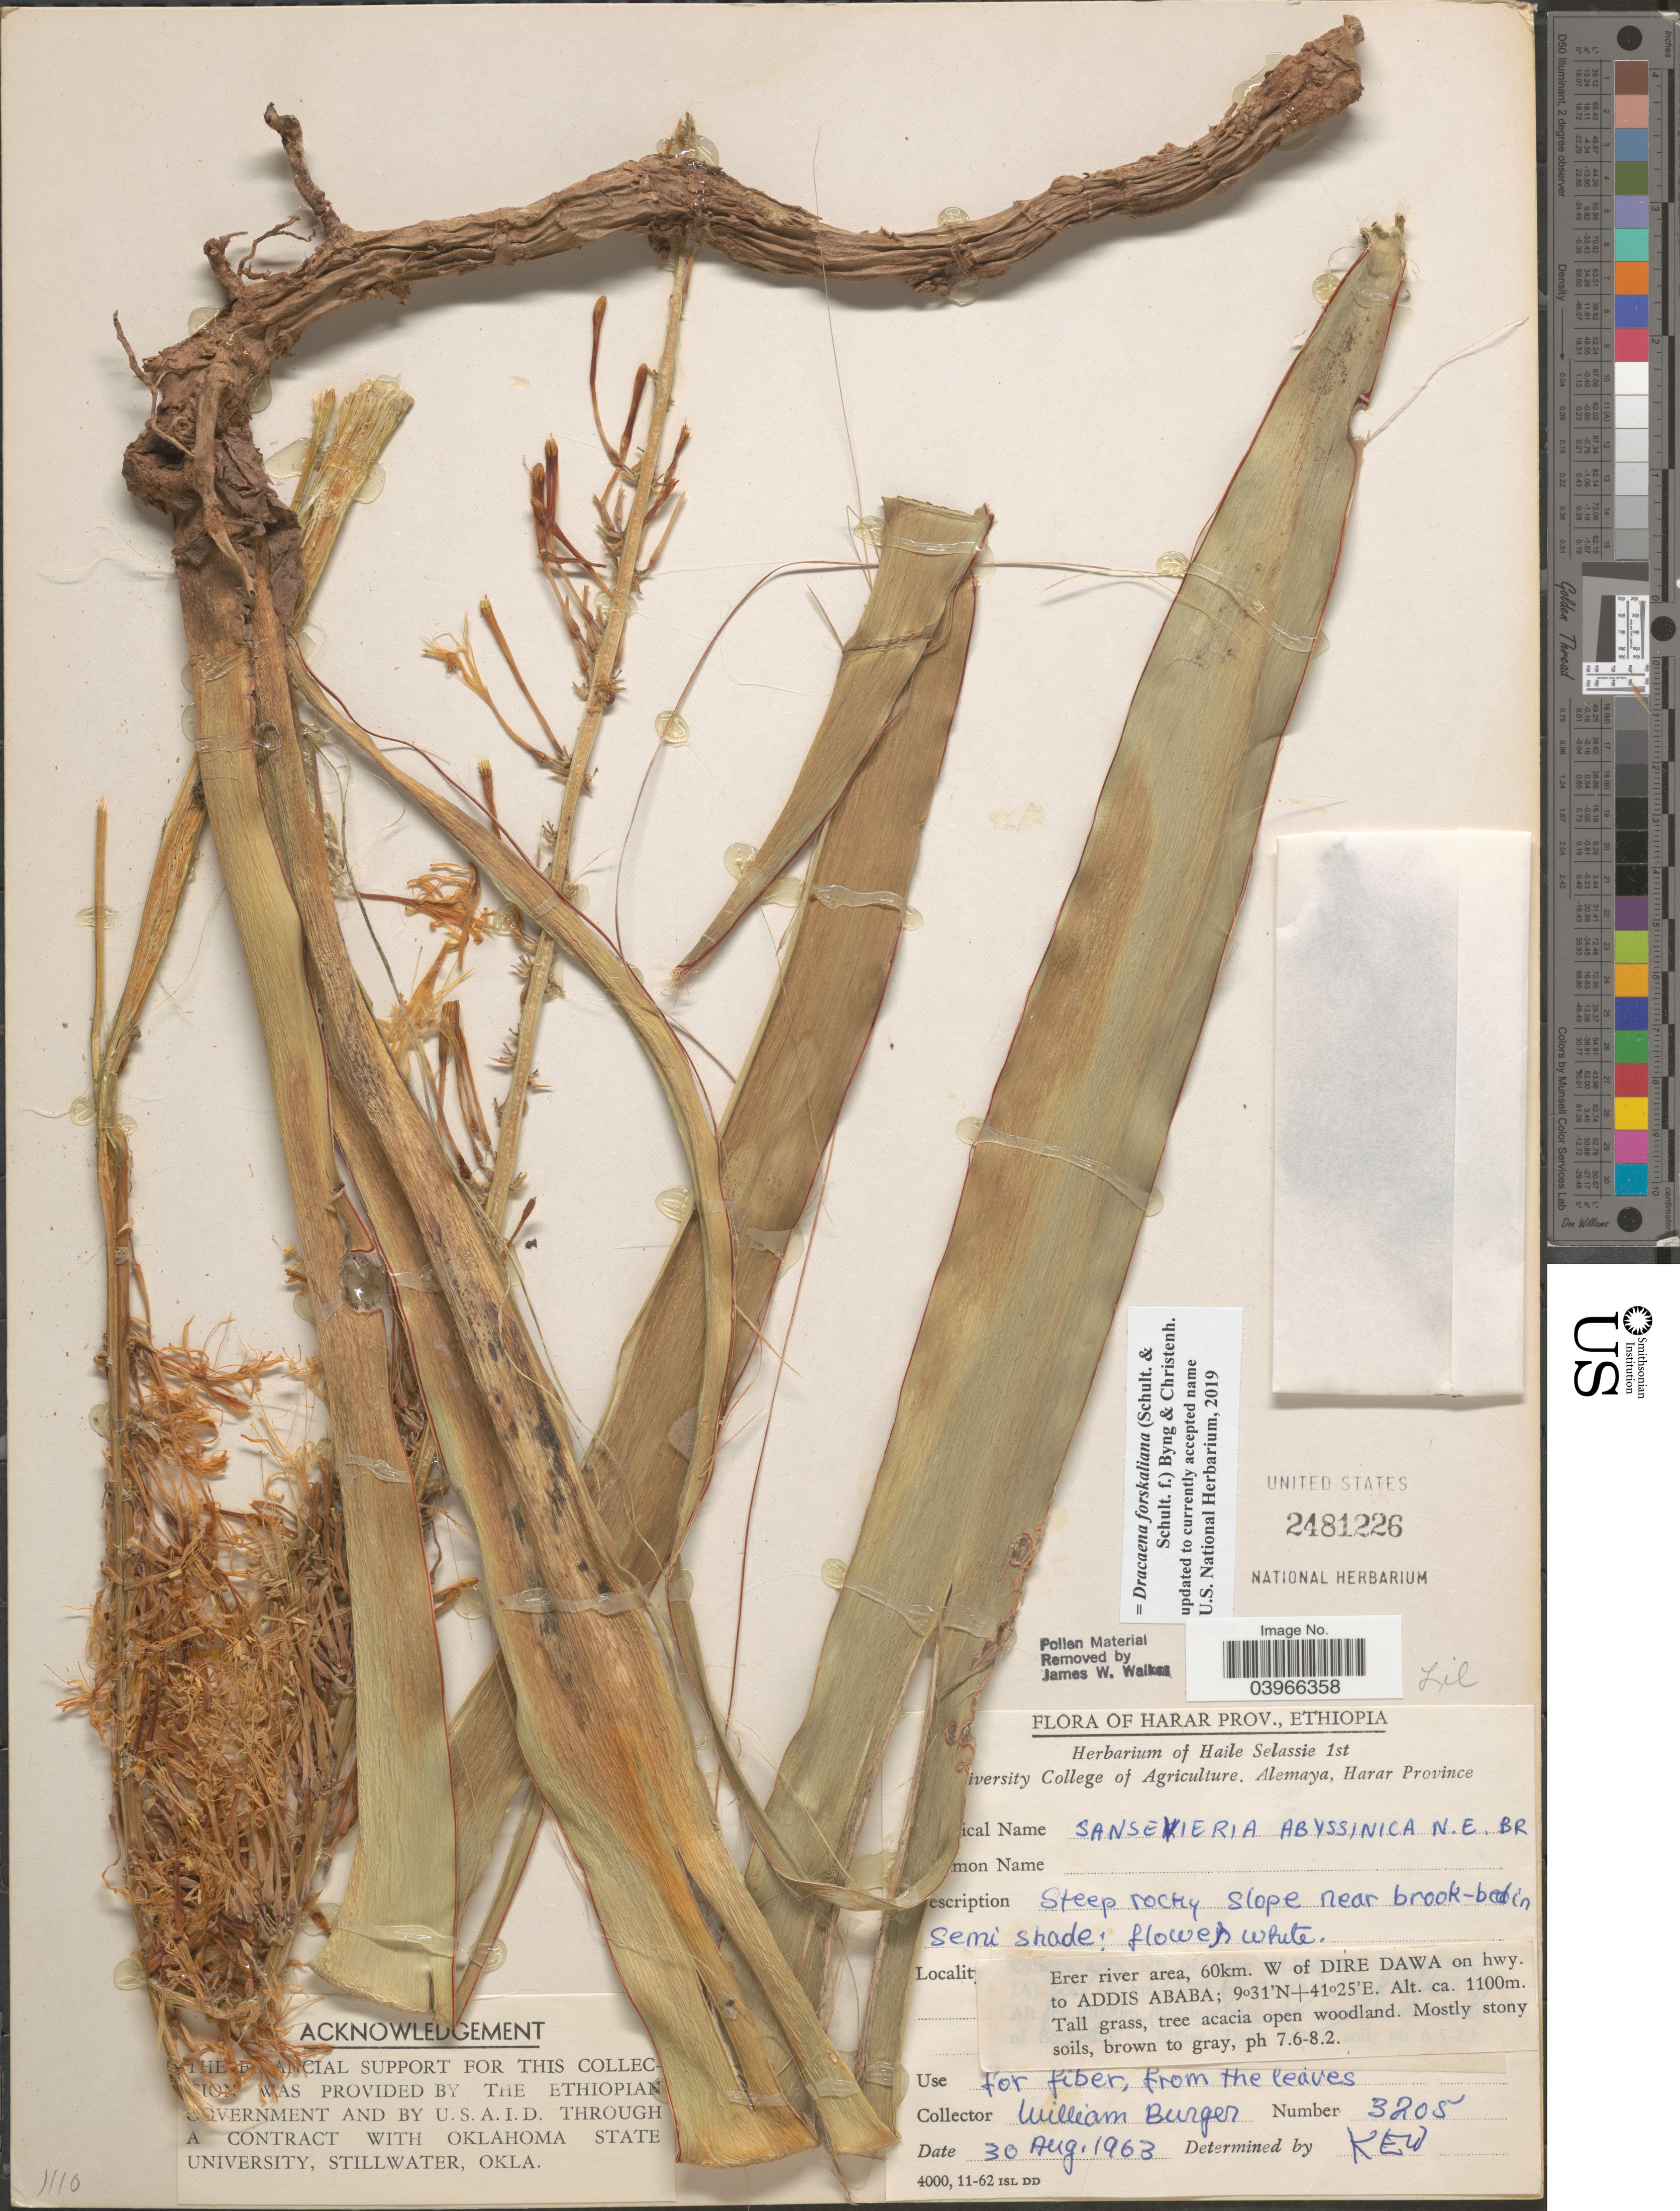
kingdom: Plantae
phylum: Tracheophyta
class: Liliopsida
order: Asparagales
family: Asparagaceae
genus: Dracaena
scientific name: Dracaena forskaliana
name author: (Schult. f. & Labroy) Byng & Christenh.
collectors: W. Burger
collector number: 3205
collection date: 1963-08-30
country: Ethiopia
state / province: Addis Ababa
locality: Harar Prov. Erer river area, 60km. W of Dire Dawa on hwy. to Addis Ababa.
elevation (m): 1100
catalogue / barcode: US 2481226